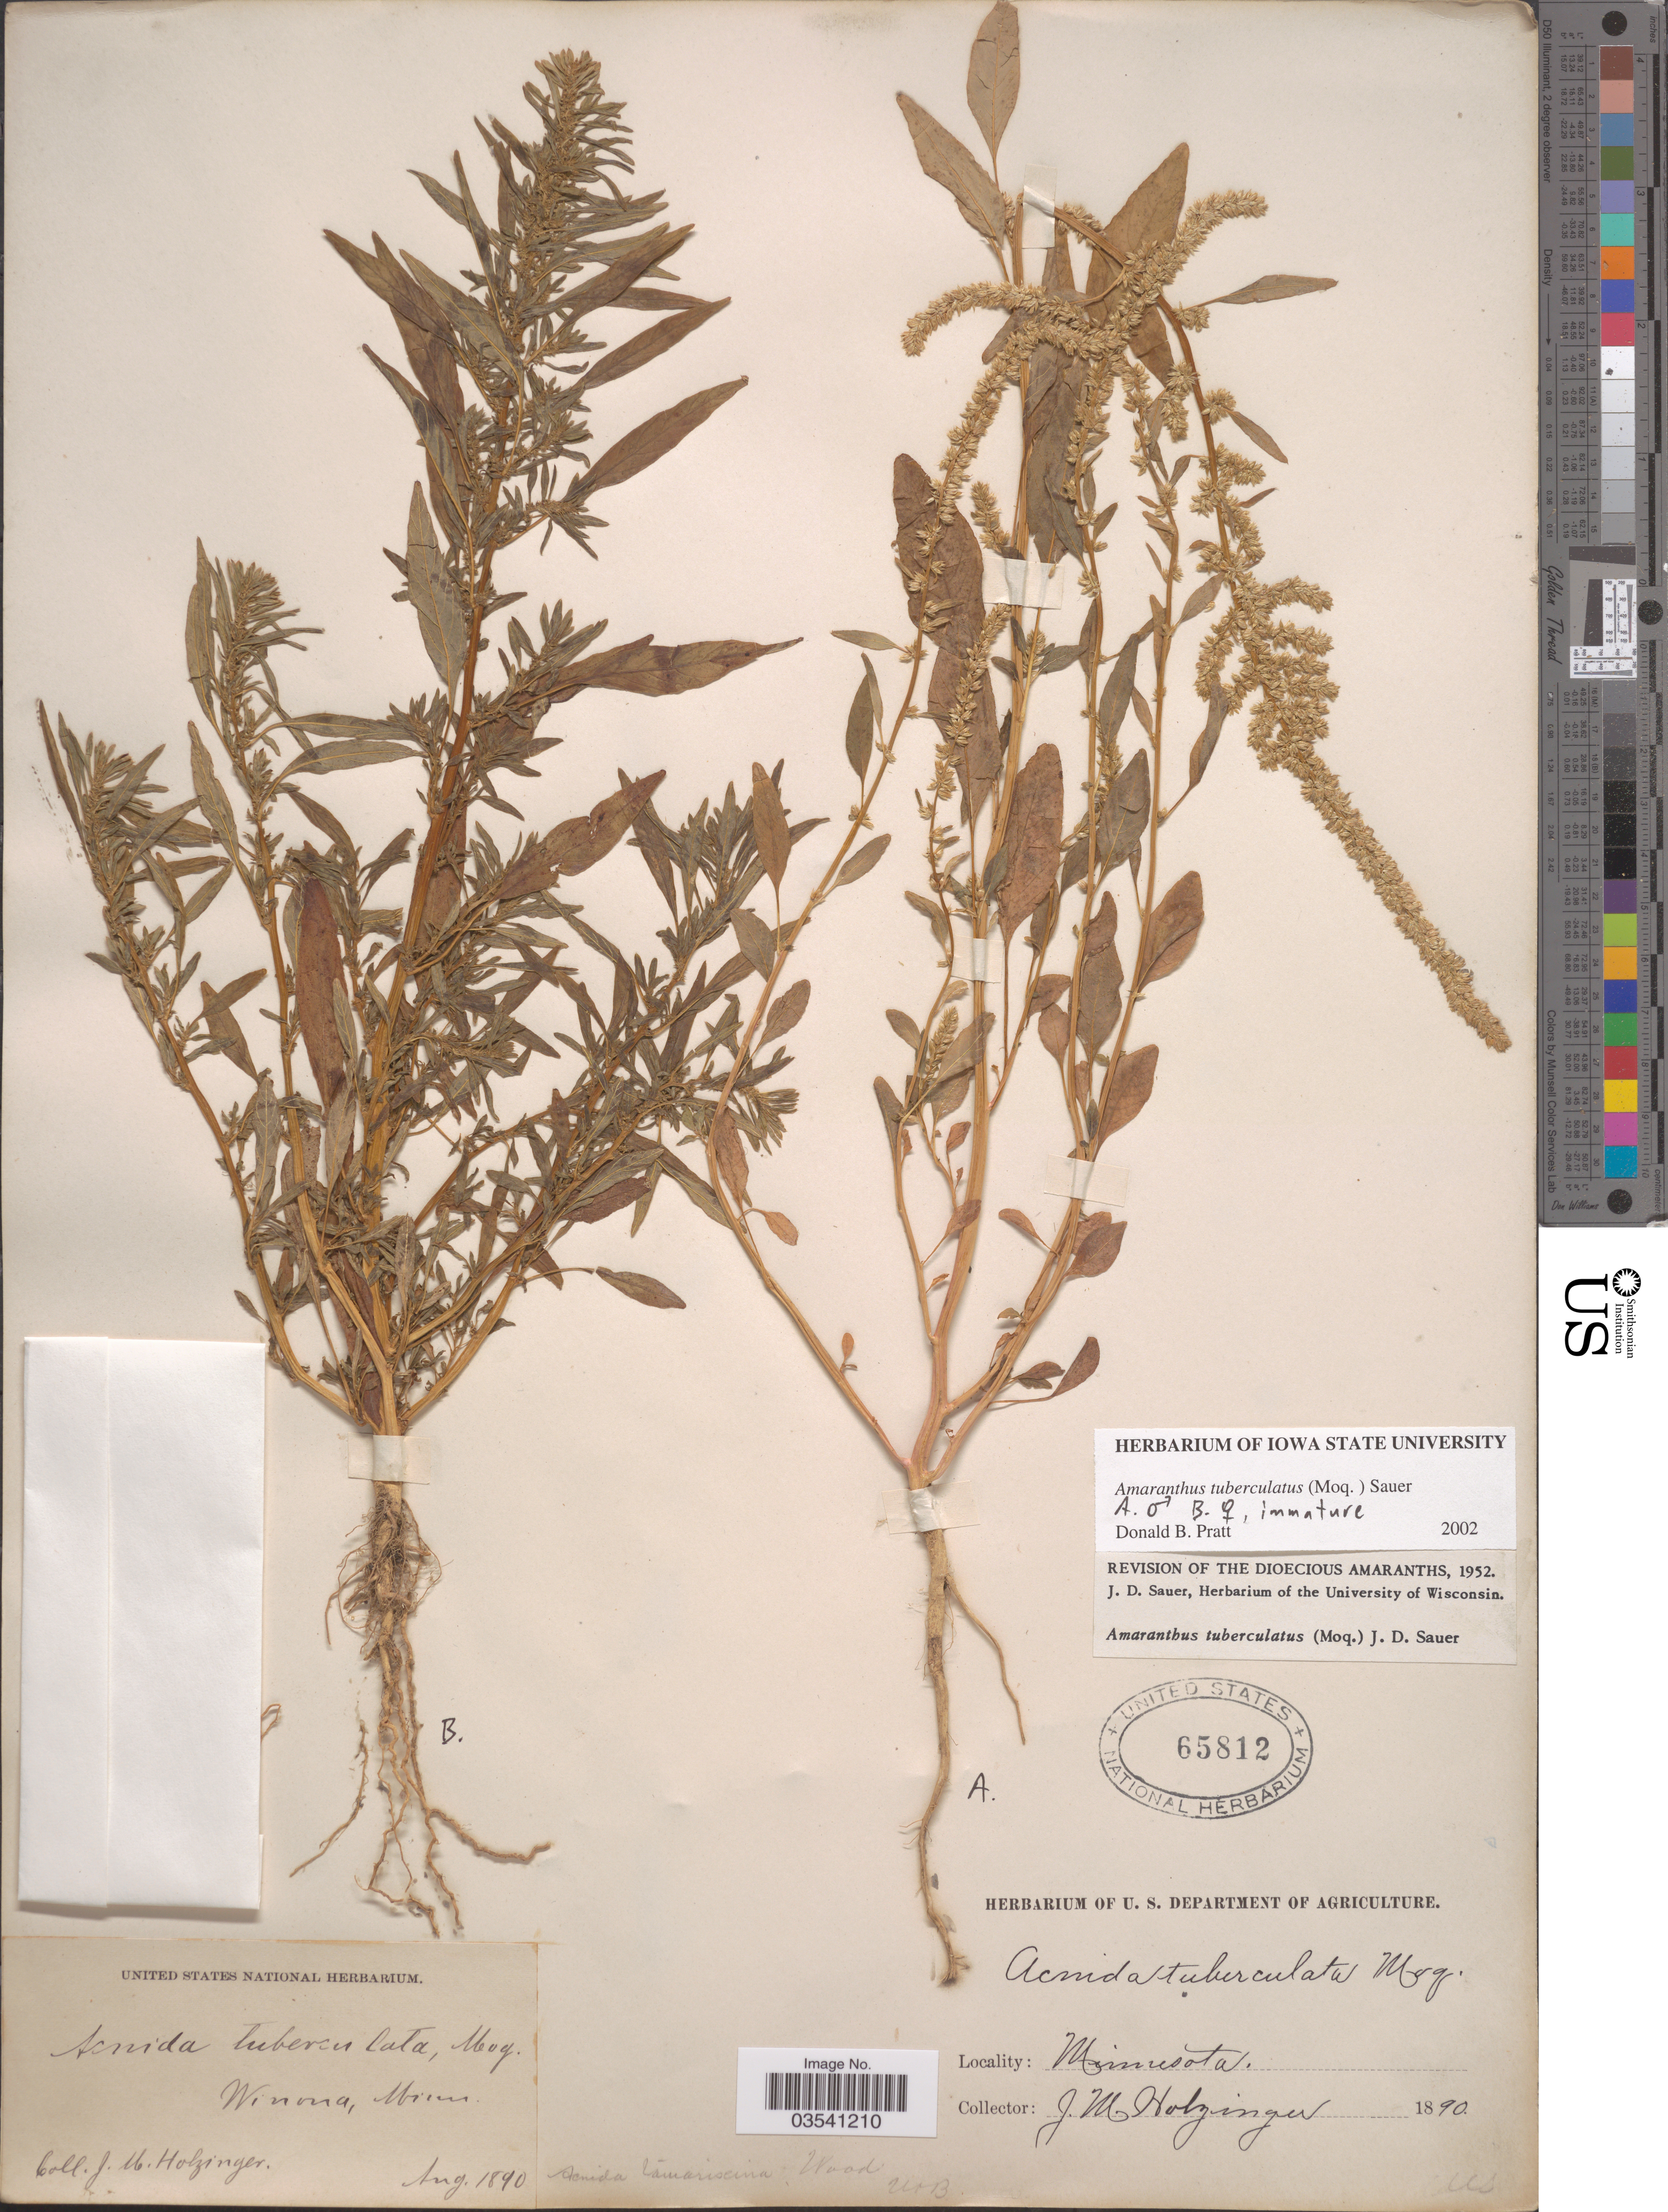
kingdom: Plantae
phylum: Tracheophyta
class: Magnoliopsida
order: Caryophyllales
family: Amaranthaceae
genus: Amaranthus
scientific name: Amaranthus tuberculatus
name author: (Moq.) J.D. Sauer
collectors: J. M. Holzinger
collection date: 1890-08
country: United States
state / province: Minnesota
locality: Winona.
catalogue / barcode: US 65812